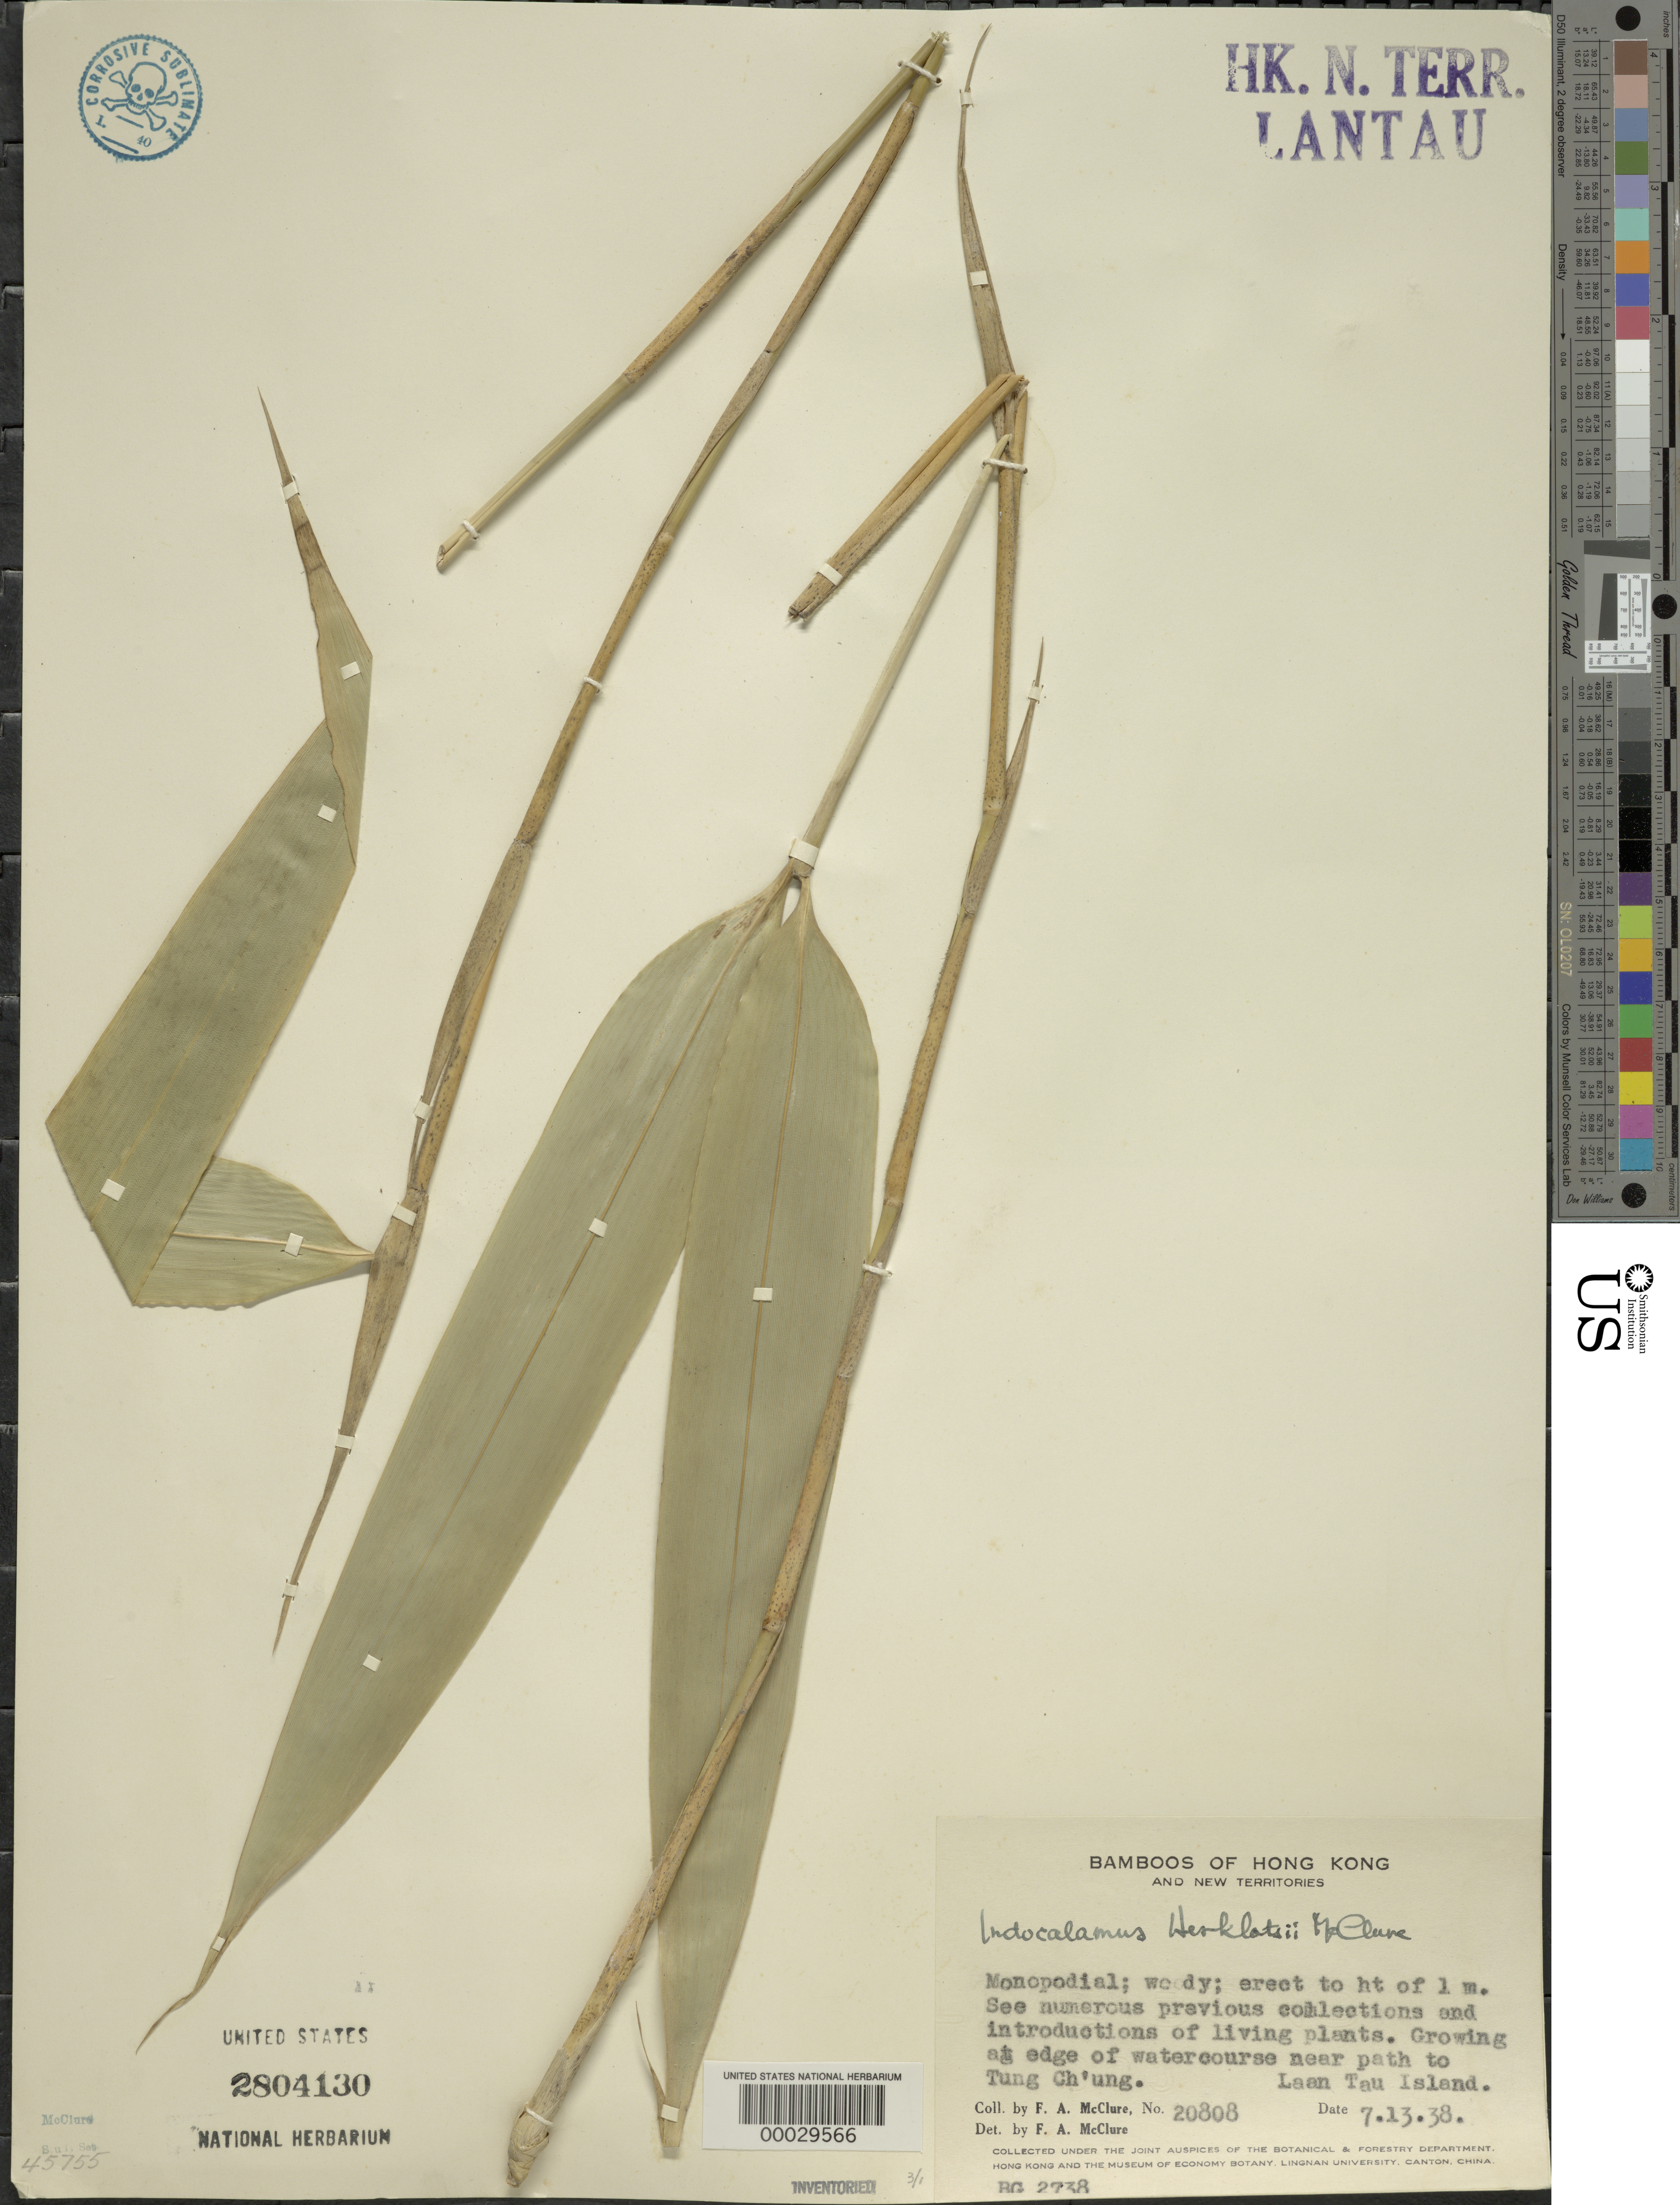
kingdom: Plantae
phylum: Tracheophyta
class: Liliopsida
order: Poales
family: Poaceae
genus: Indocalamus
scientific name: Indocalamus herklotsii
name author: McClure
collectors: F. A. McClure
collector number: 20808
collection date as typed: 13 Jul 1938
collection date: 1938-07-13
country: China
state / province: Hong Kong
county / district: New Territories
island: Lan Tao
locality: Tung ch'ung path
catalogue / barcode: US 2804130